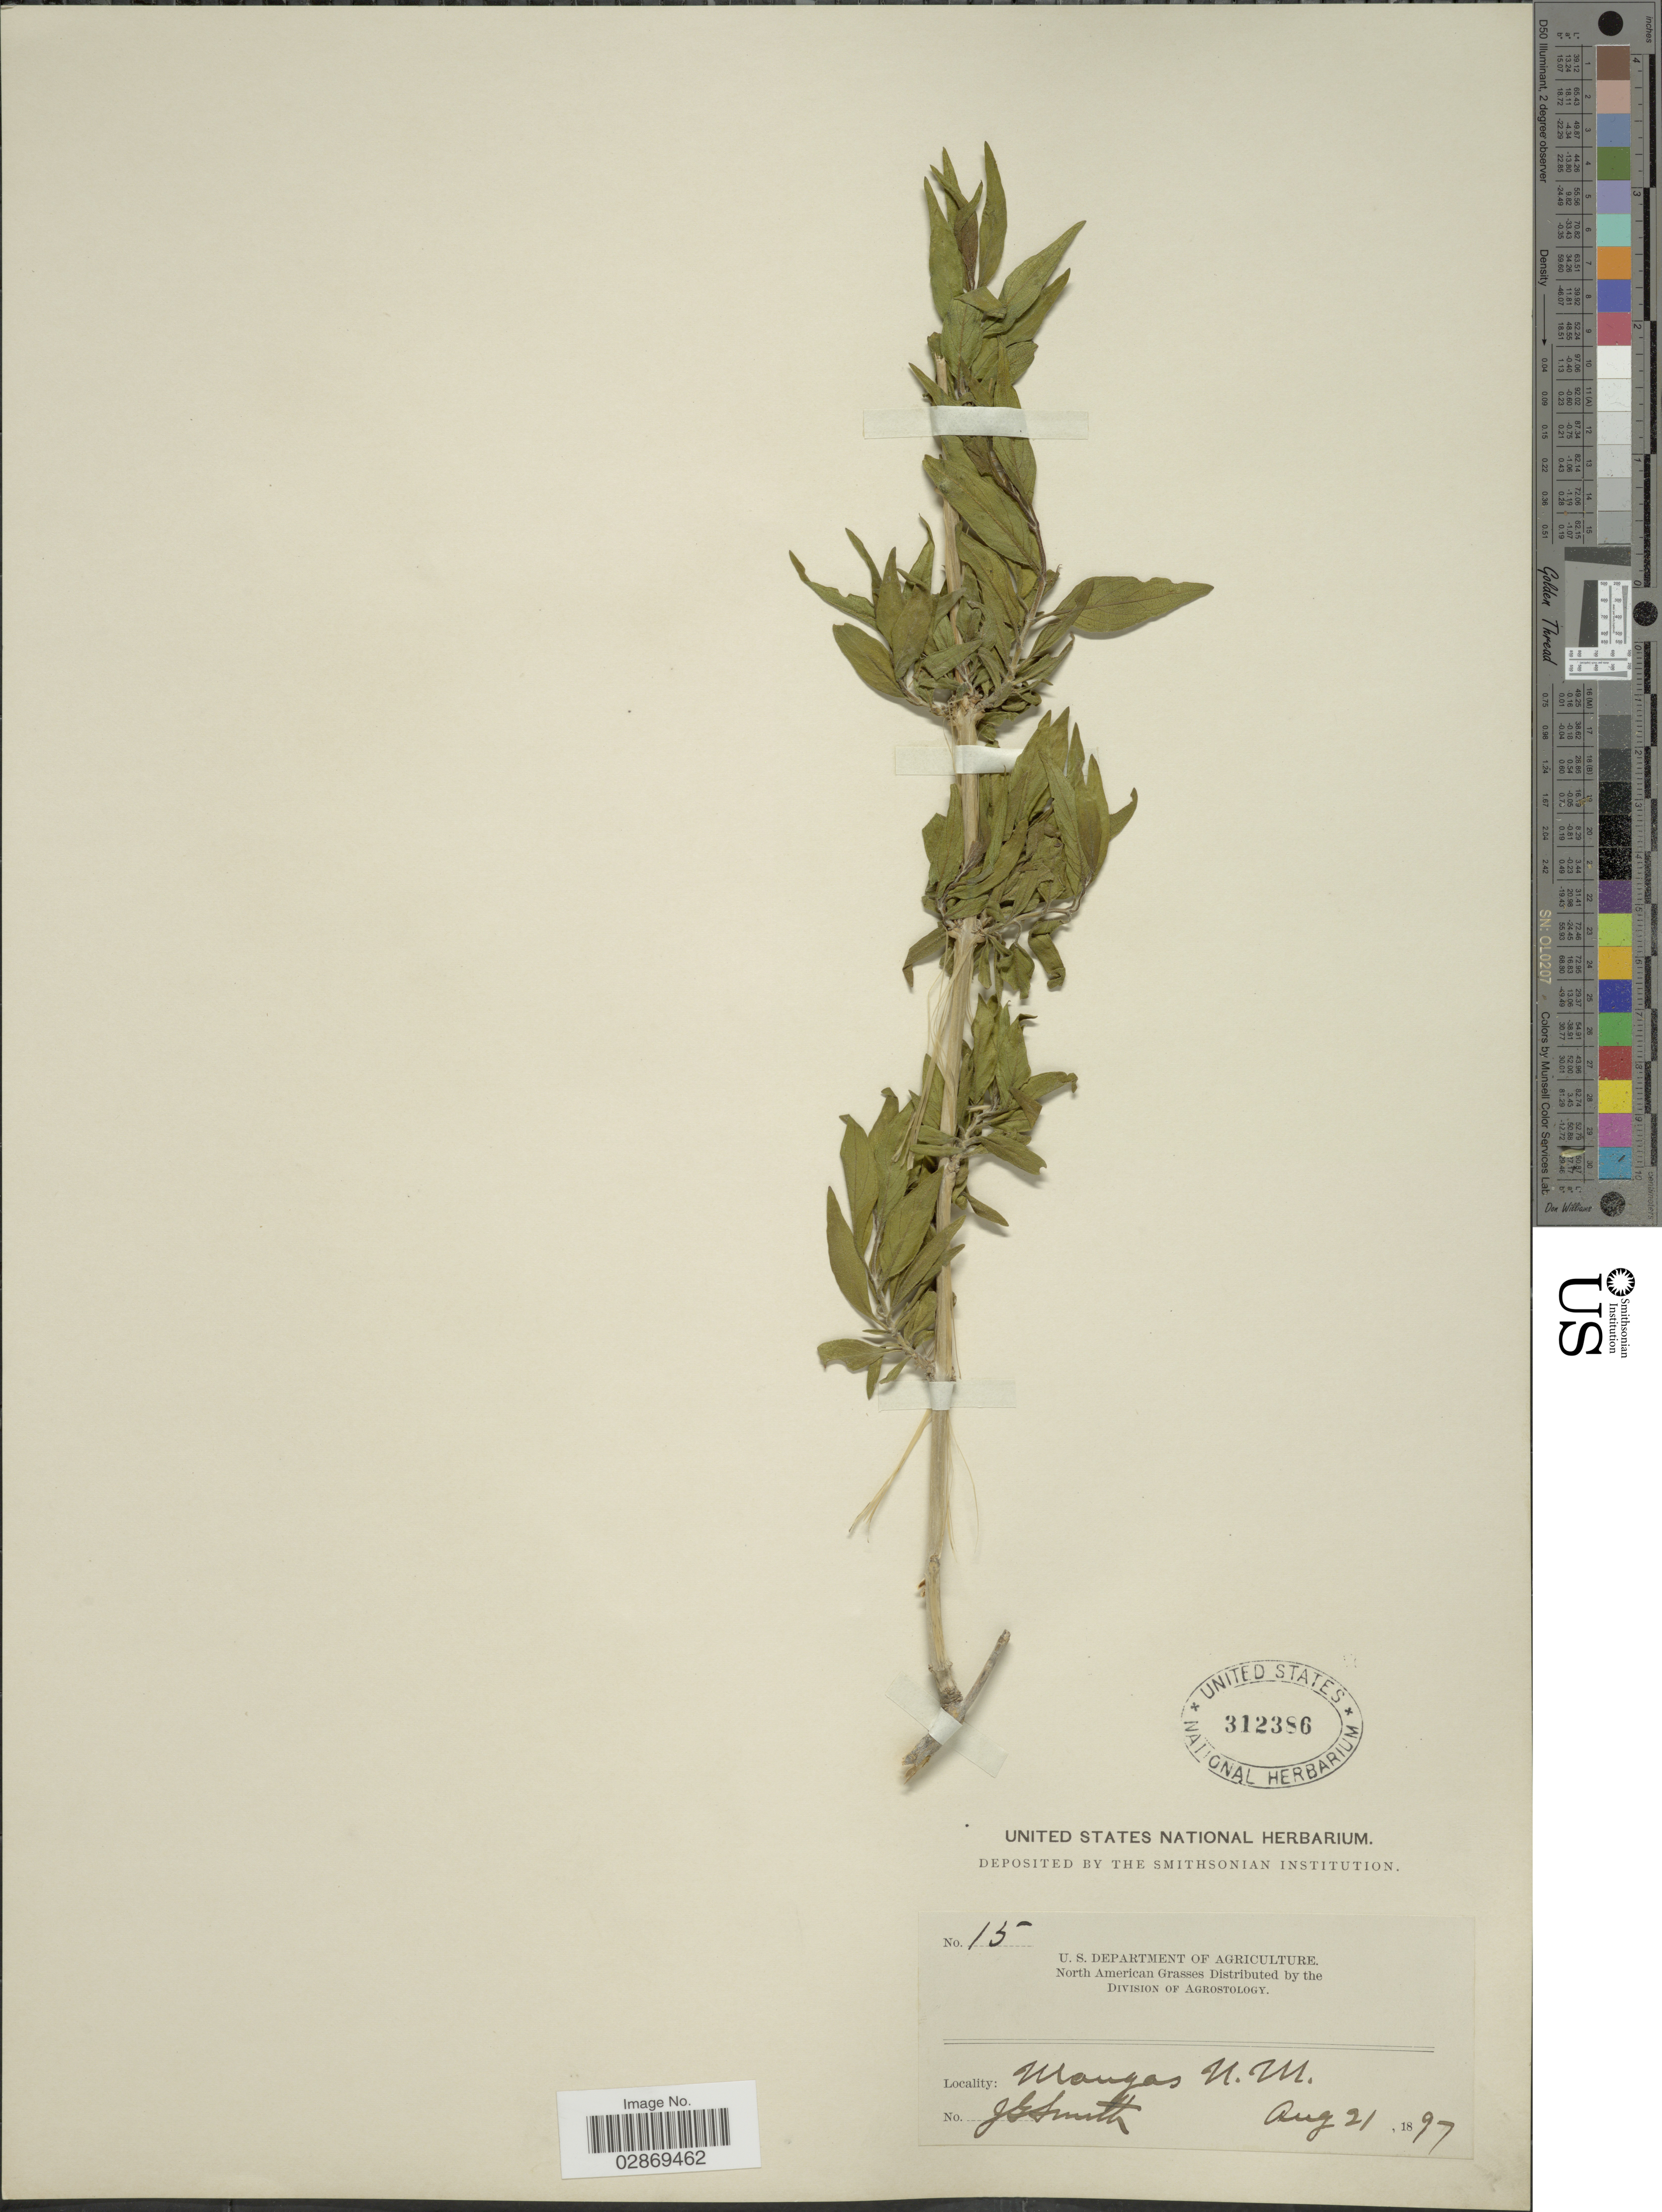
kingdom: Plantae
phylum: Tracheophyta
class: Magnoliopsida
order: Lamiales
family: Acanthaceae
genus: Anisacanthus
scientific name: Anisacanthus thurberi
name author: (Torr.) A. Gray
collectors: J. G. Smith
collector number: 15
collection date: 1897-08-21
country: United States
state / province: New Mexico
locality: Mangas, N.M.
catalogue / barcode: US 312386